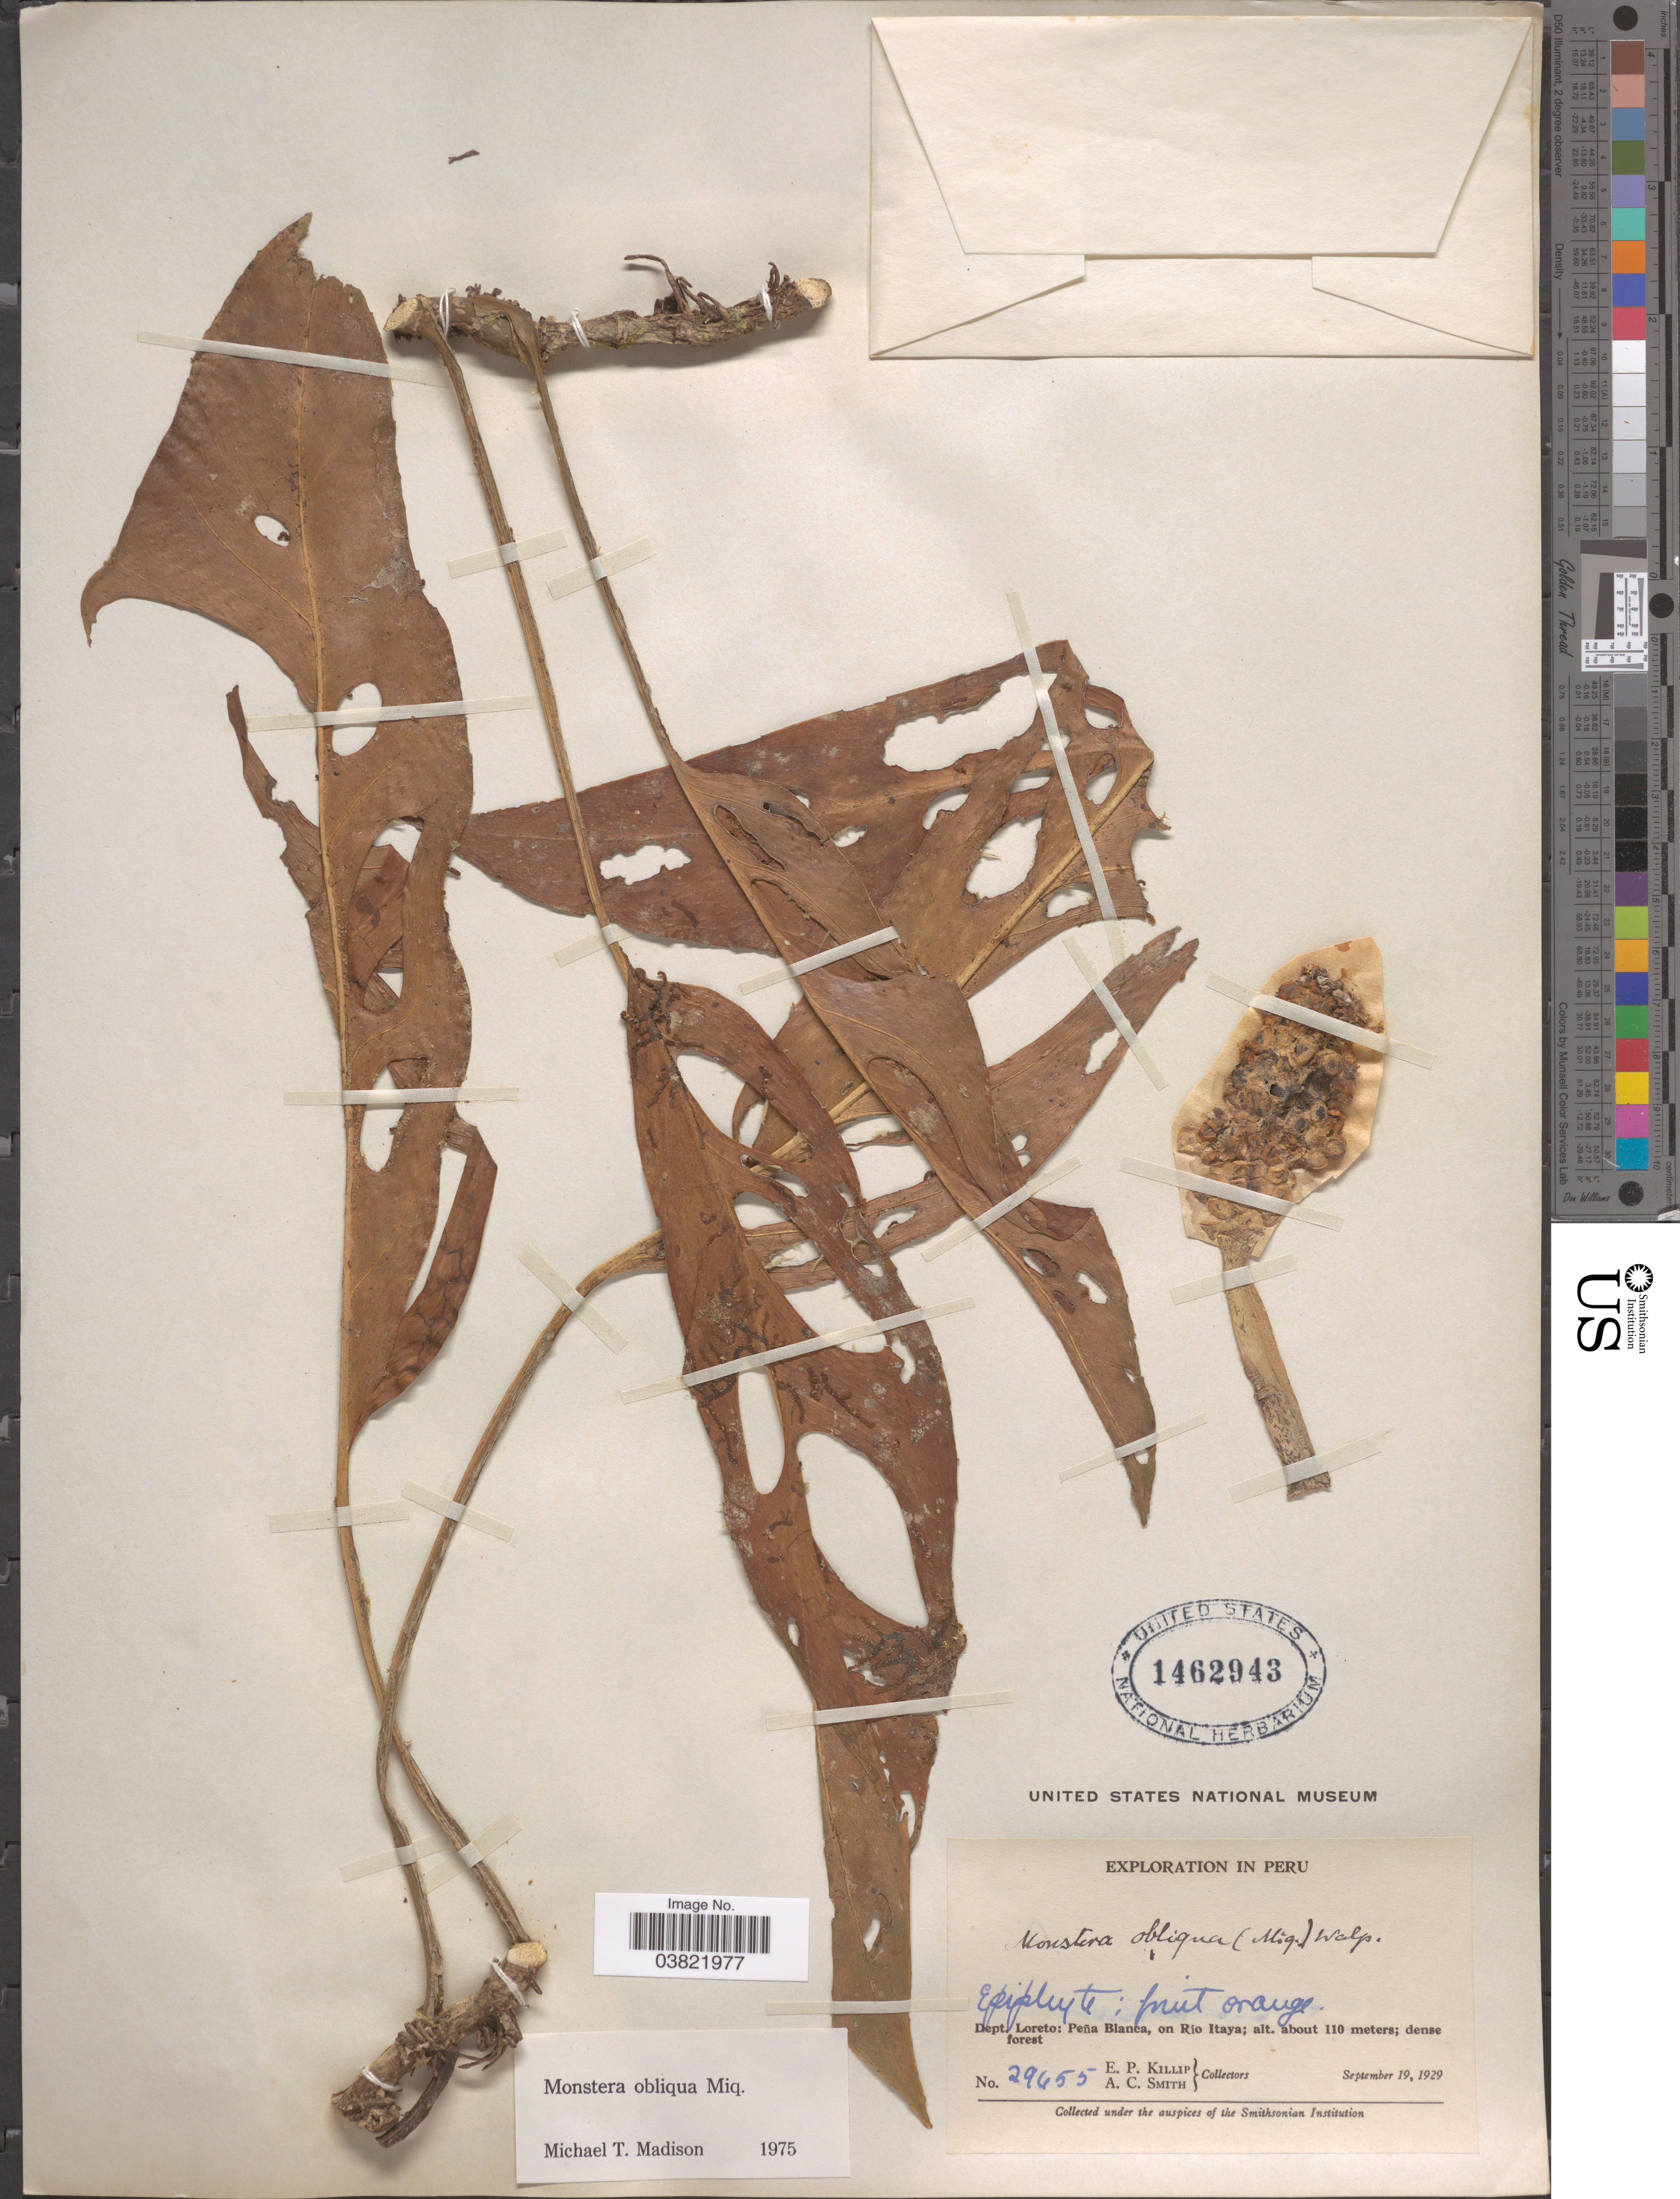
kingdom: Plantae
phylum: Tracheophyta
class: Liliopsida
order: Alismatales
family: Araceae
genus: Monstera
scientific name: Monstera obliqua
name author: Miq.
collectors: E. P. Killip & A. C. Smith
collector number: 29655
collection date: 1929-09-19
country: Peru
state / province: Loreto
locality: Dept. Loreto: Peña Blanca, on Río Itaya.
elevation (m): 110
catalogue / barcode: US 1462943